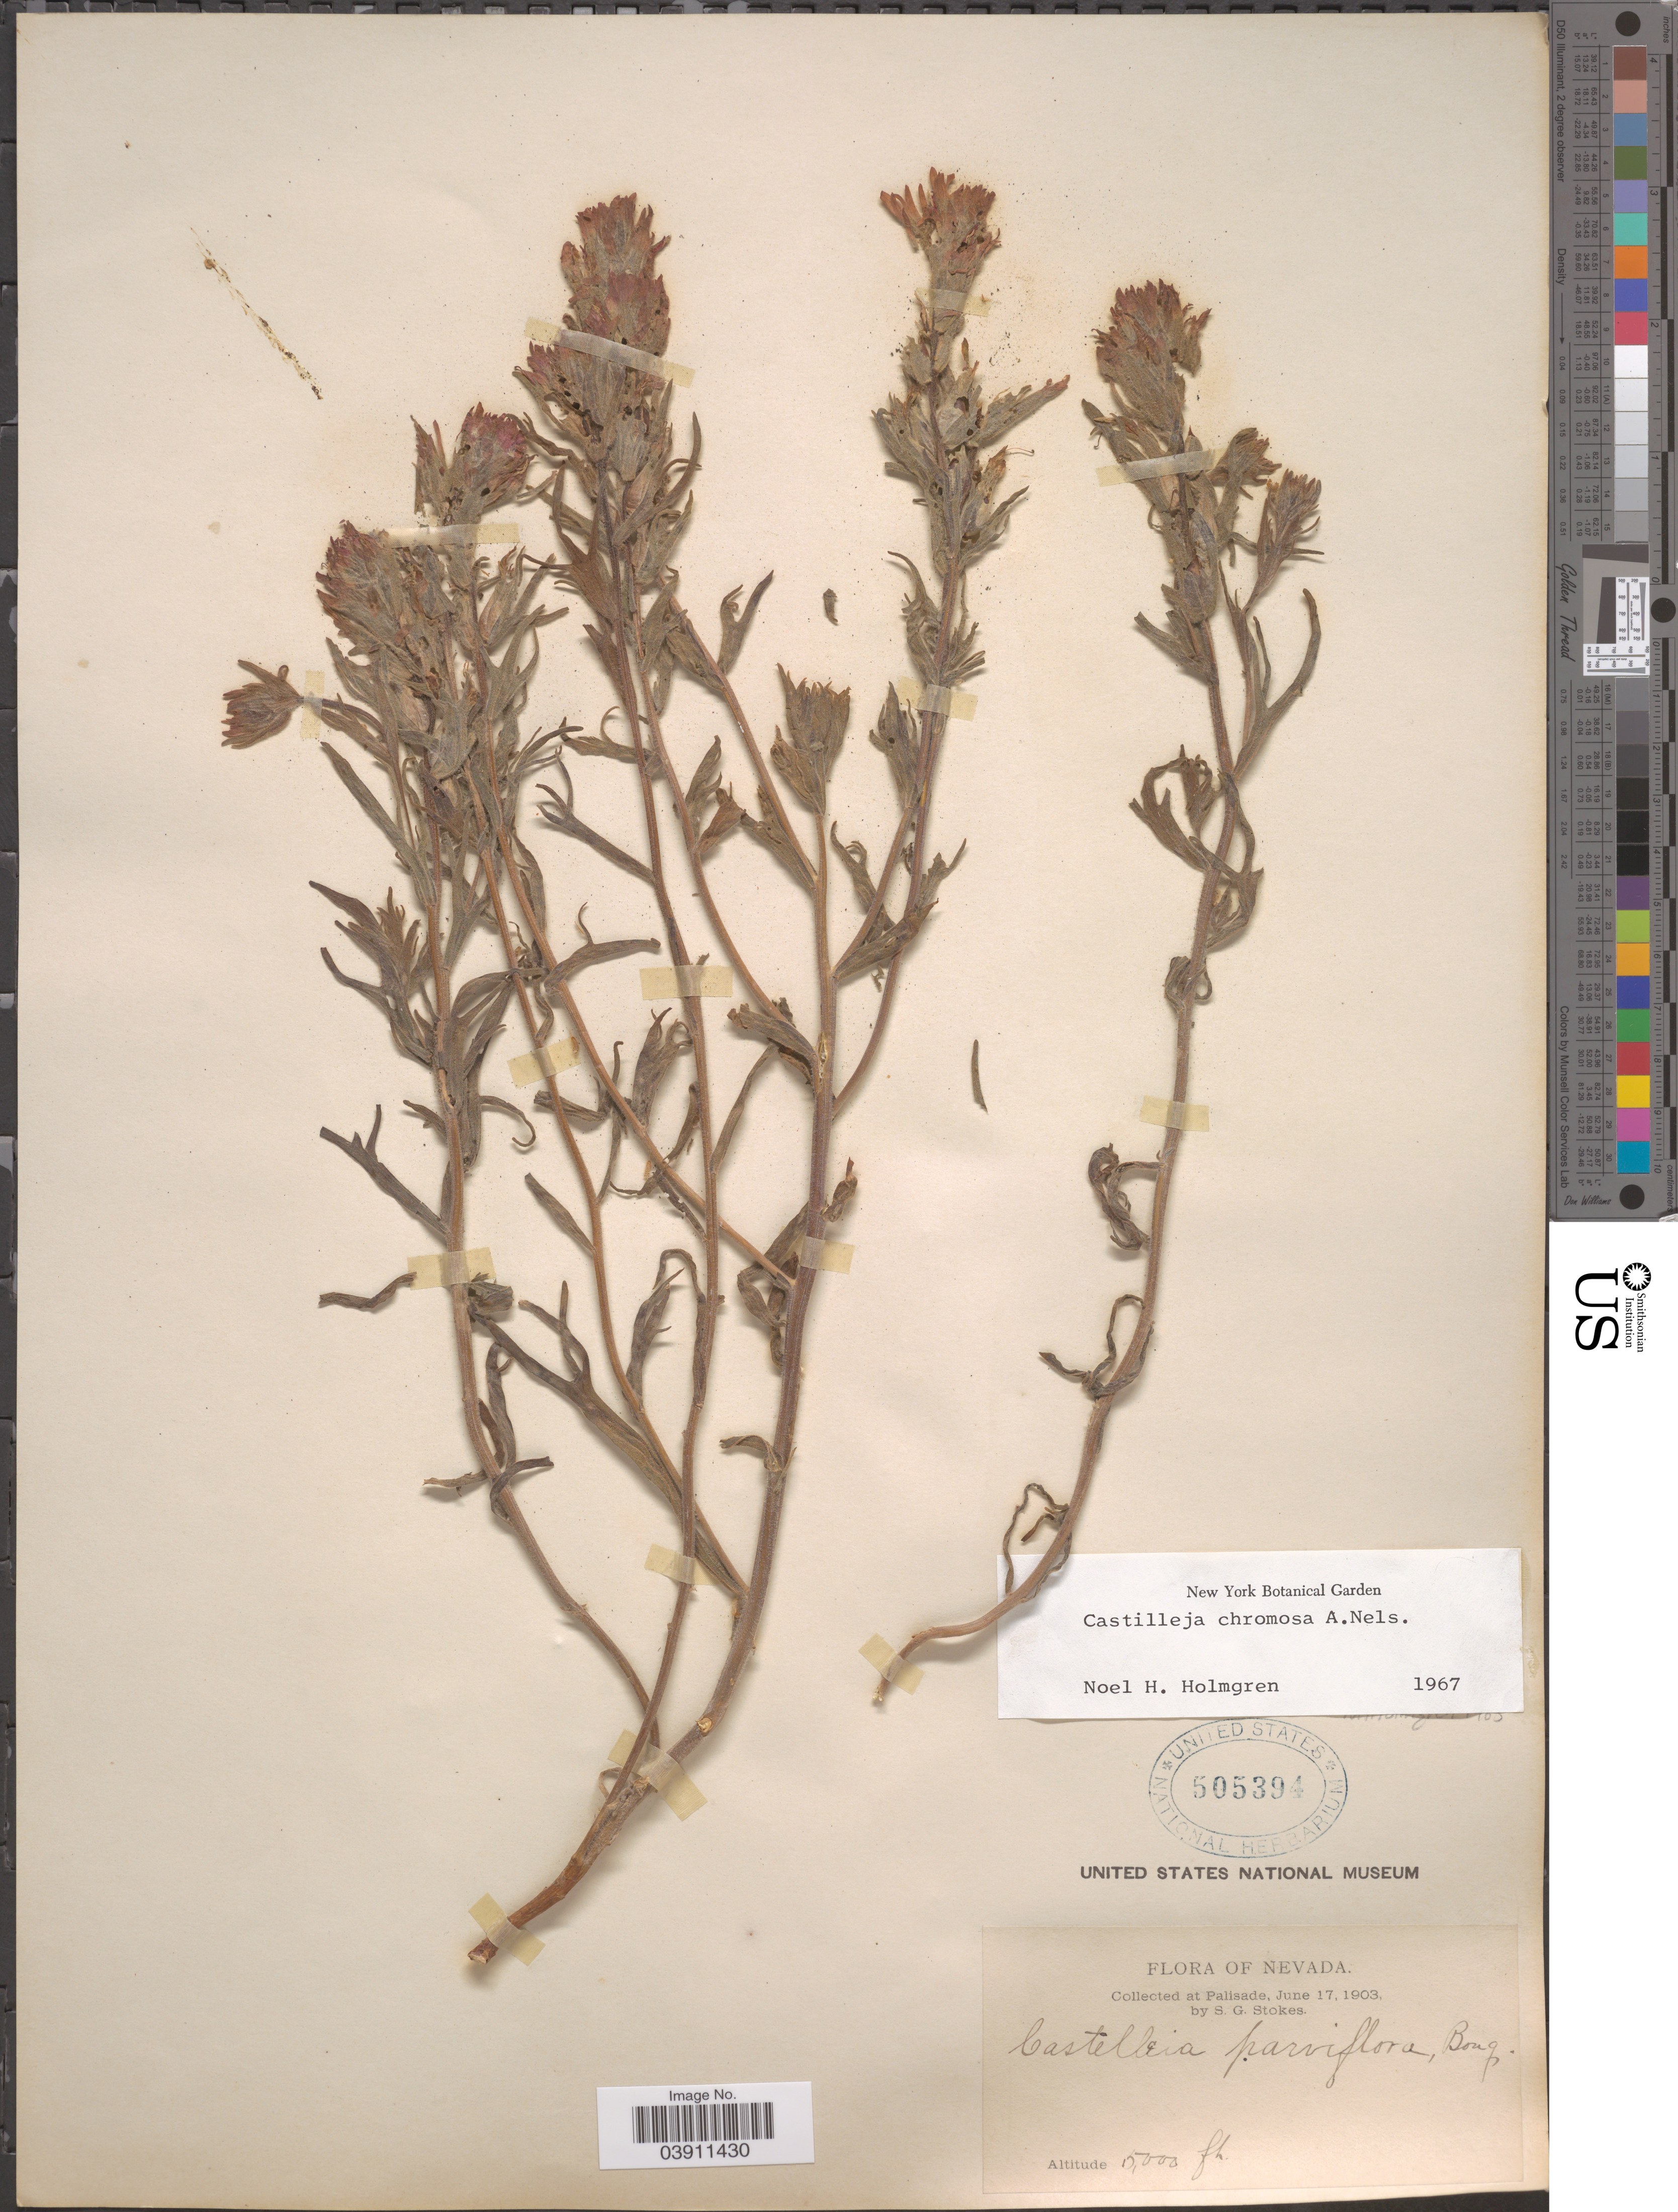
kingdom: Plantae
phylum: Tracheophyta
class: Magnoliopsida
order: Lamiales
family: Orobanchaceae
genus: Castilleja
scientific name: Castilleja chromosa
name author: A. Nelson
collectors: S. G. Stokes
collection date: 1903-06-17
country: United States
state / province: Nevada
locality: At Palisade.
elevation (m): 1524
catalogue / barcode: US 505394